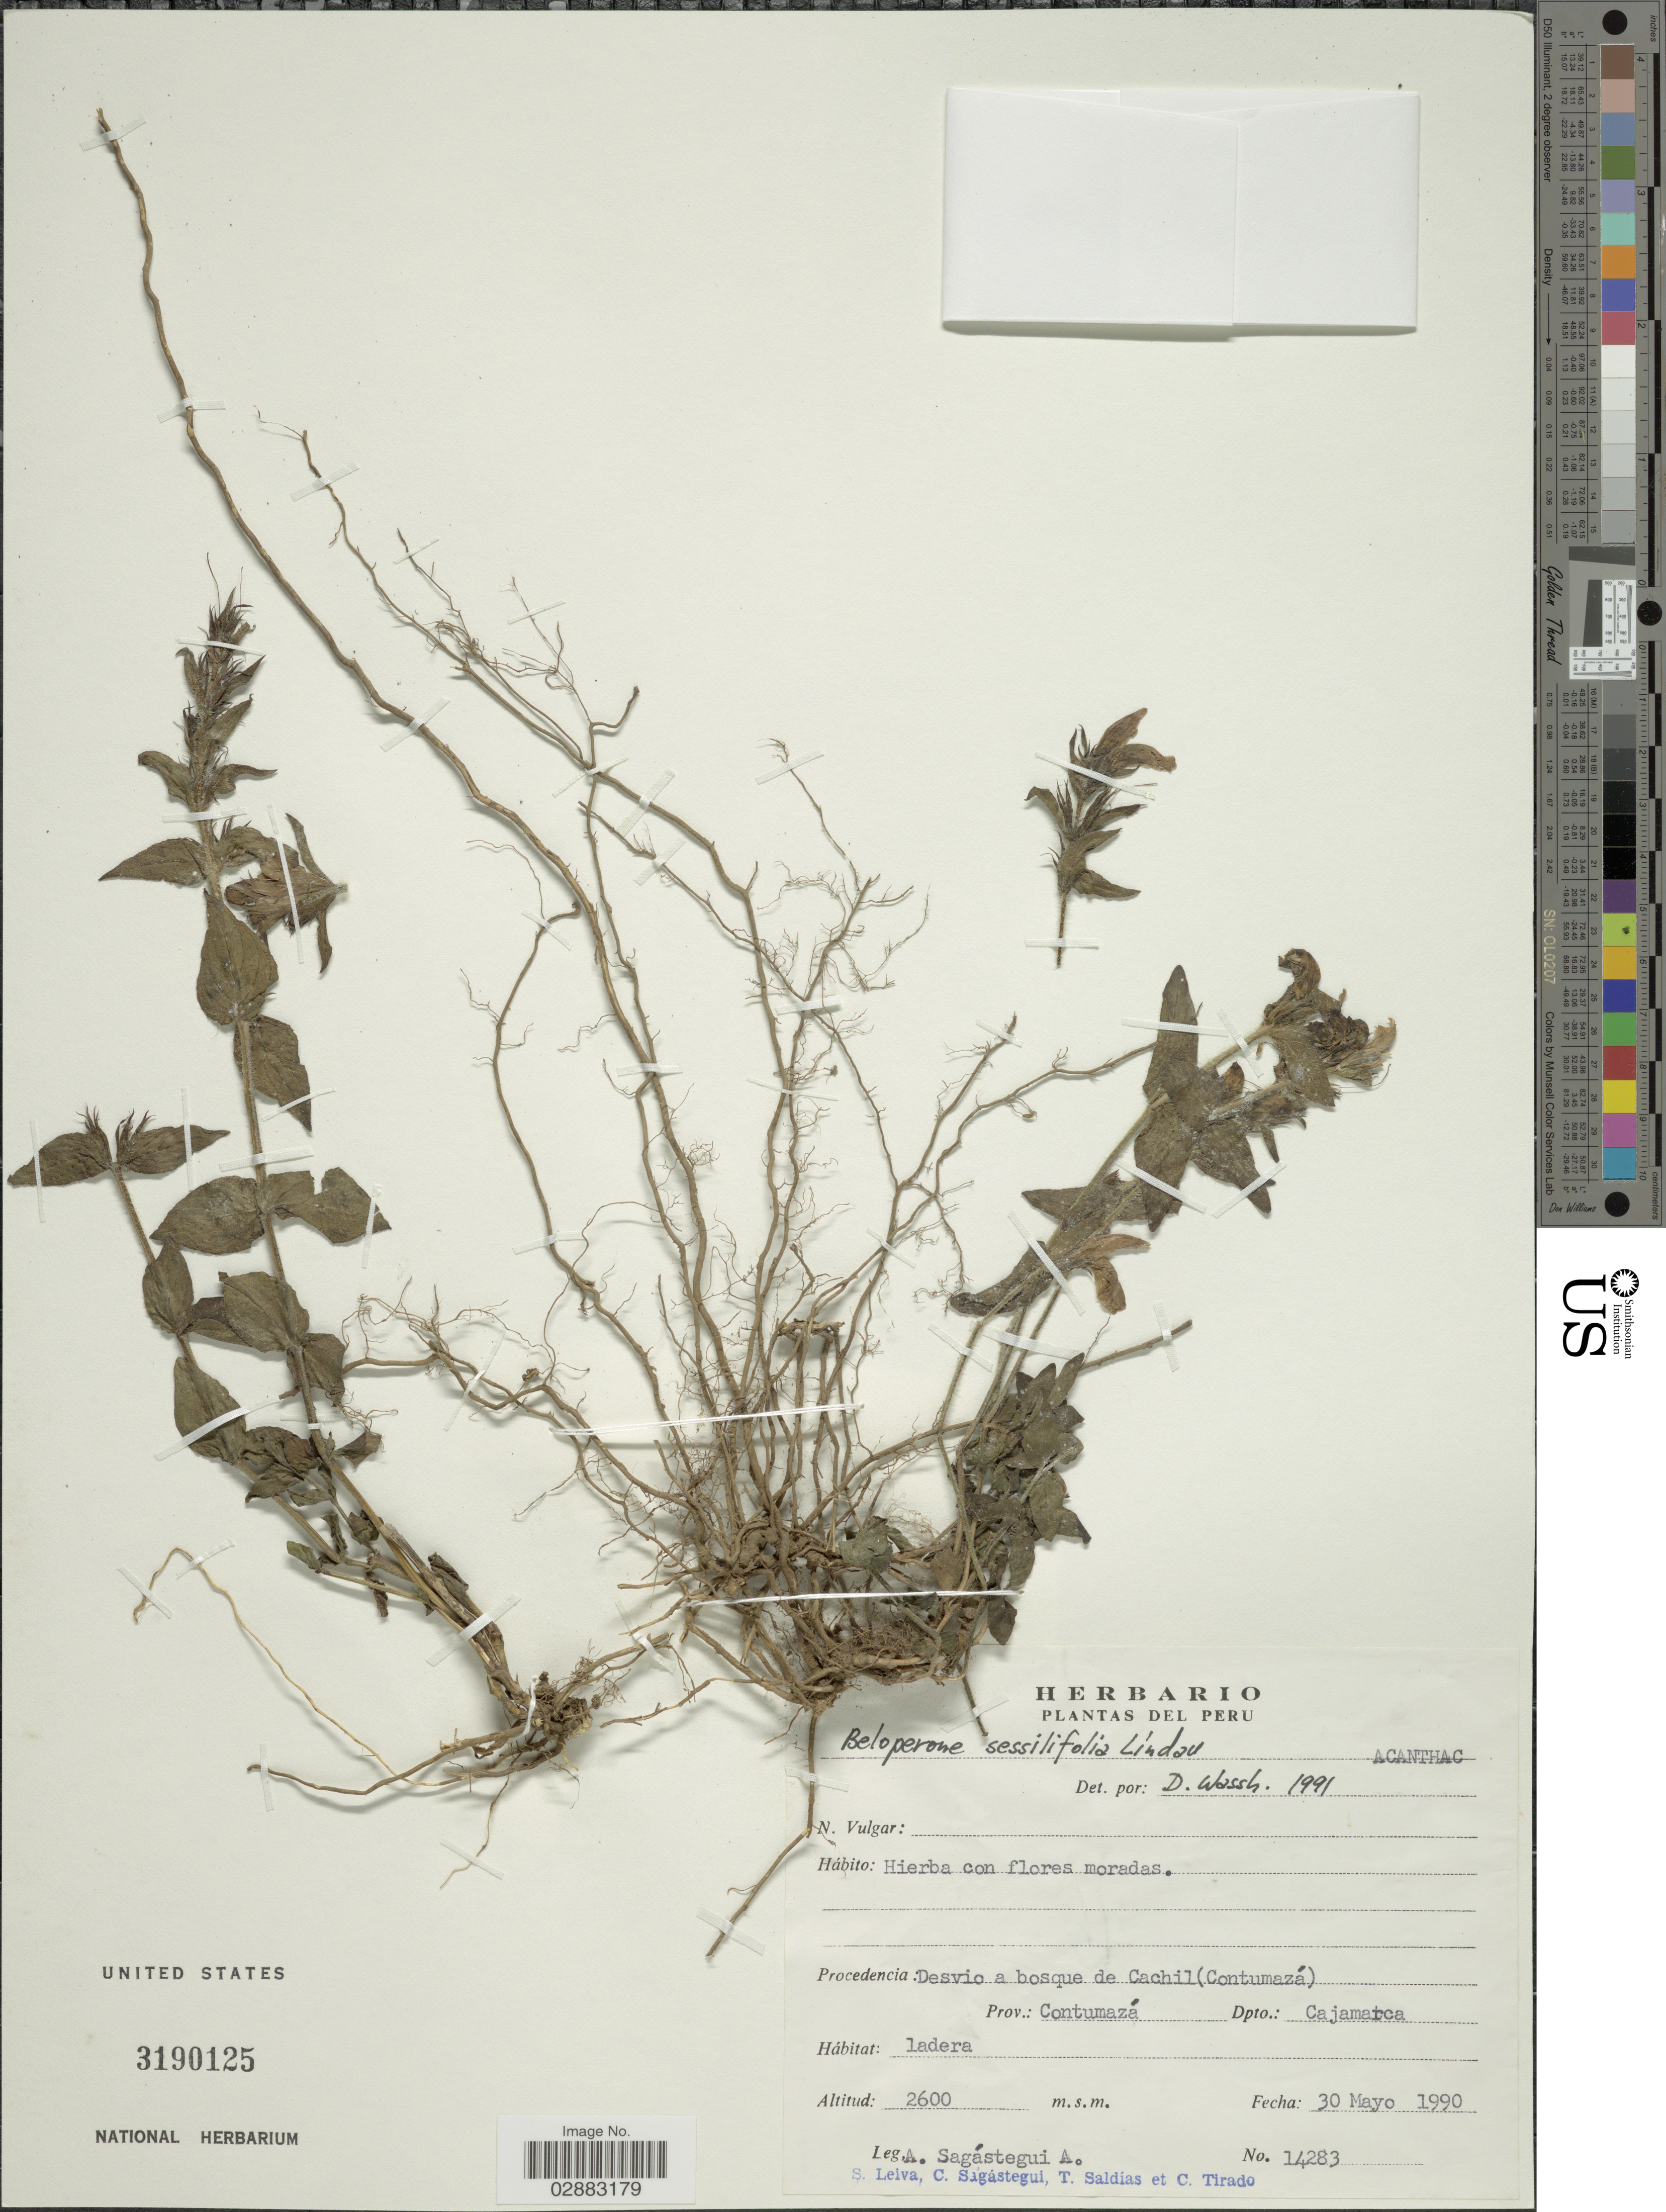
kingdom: Plantae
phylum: Tracheophyta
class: Magnoliopsida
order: Lamiales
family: Acanthaceae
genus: Justicia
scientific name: Justicia sessilifolia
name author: (Lindau) Wassh.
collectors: A. Sagástegui A., S. Leiva, C. Sagástegui, T. Saldias & C. Tirado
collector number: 14283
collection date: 1990-05-30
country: Peru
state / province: Cajamarca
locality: Desvio a bosque de Cachil (Contumazá). Prov.: Contumazá. Dpto.: Cajamarca.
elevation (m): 2600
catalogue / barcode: US 3190125